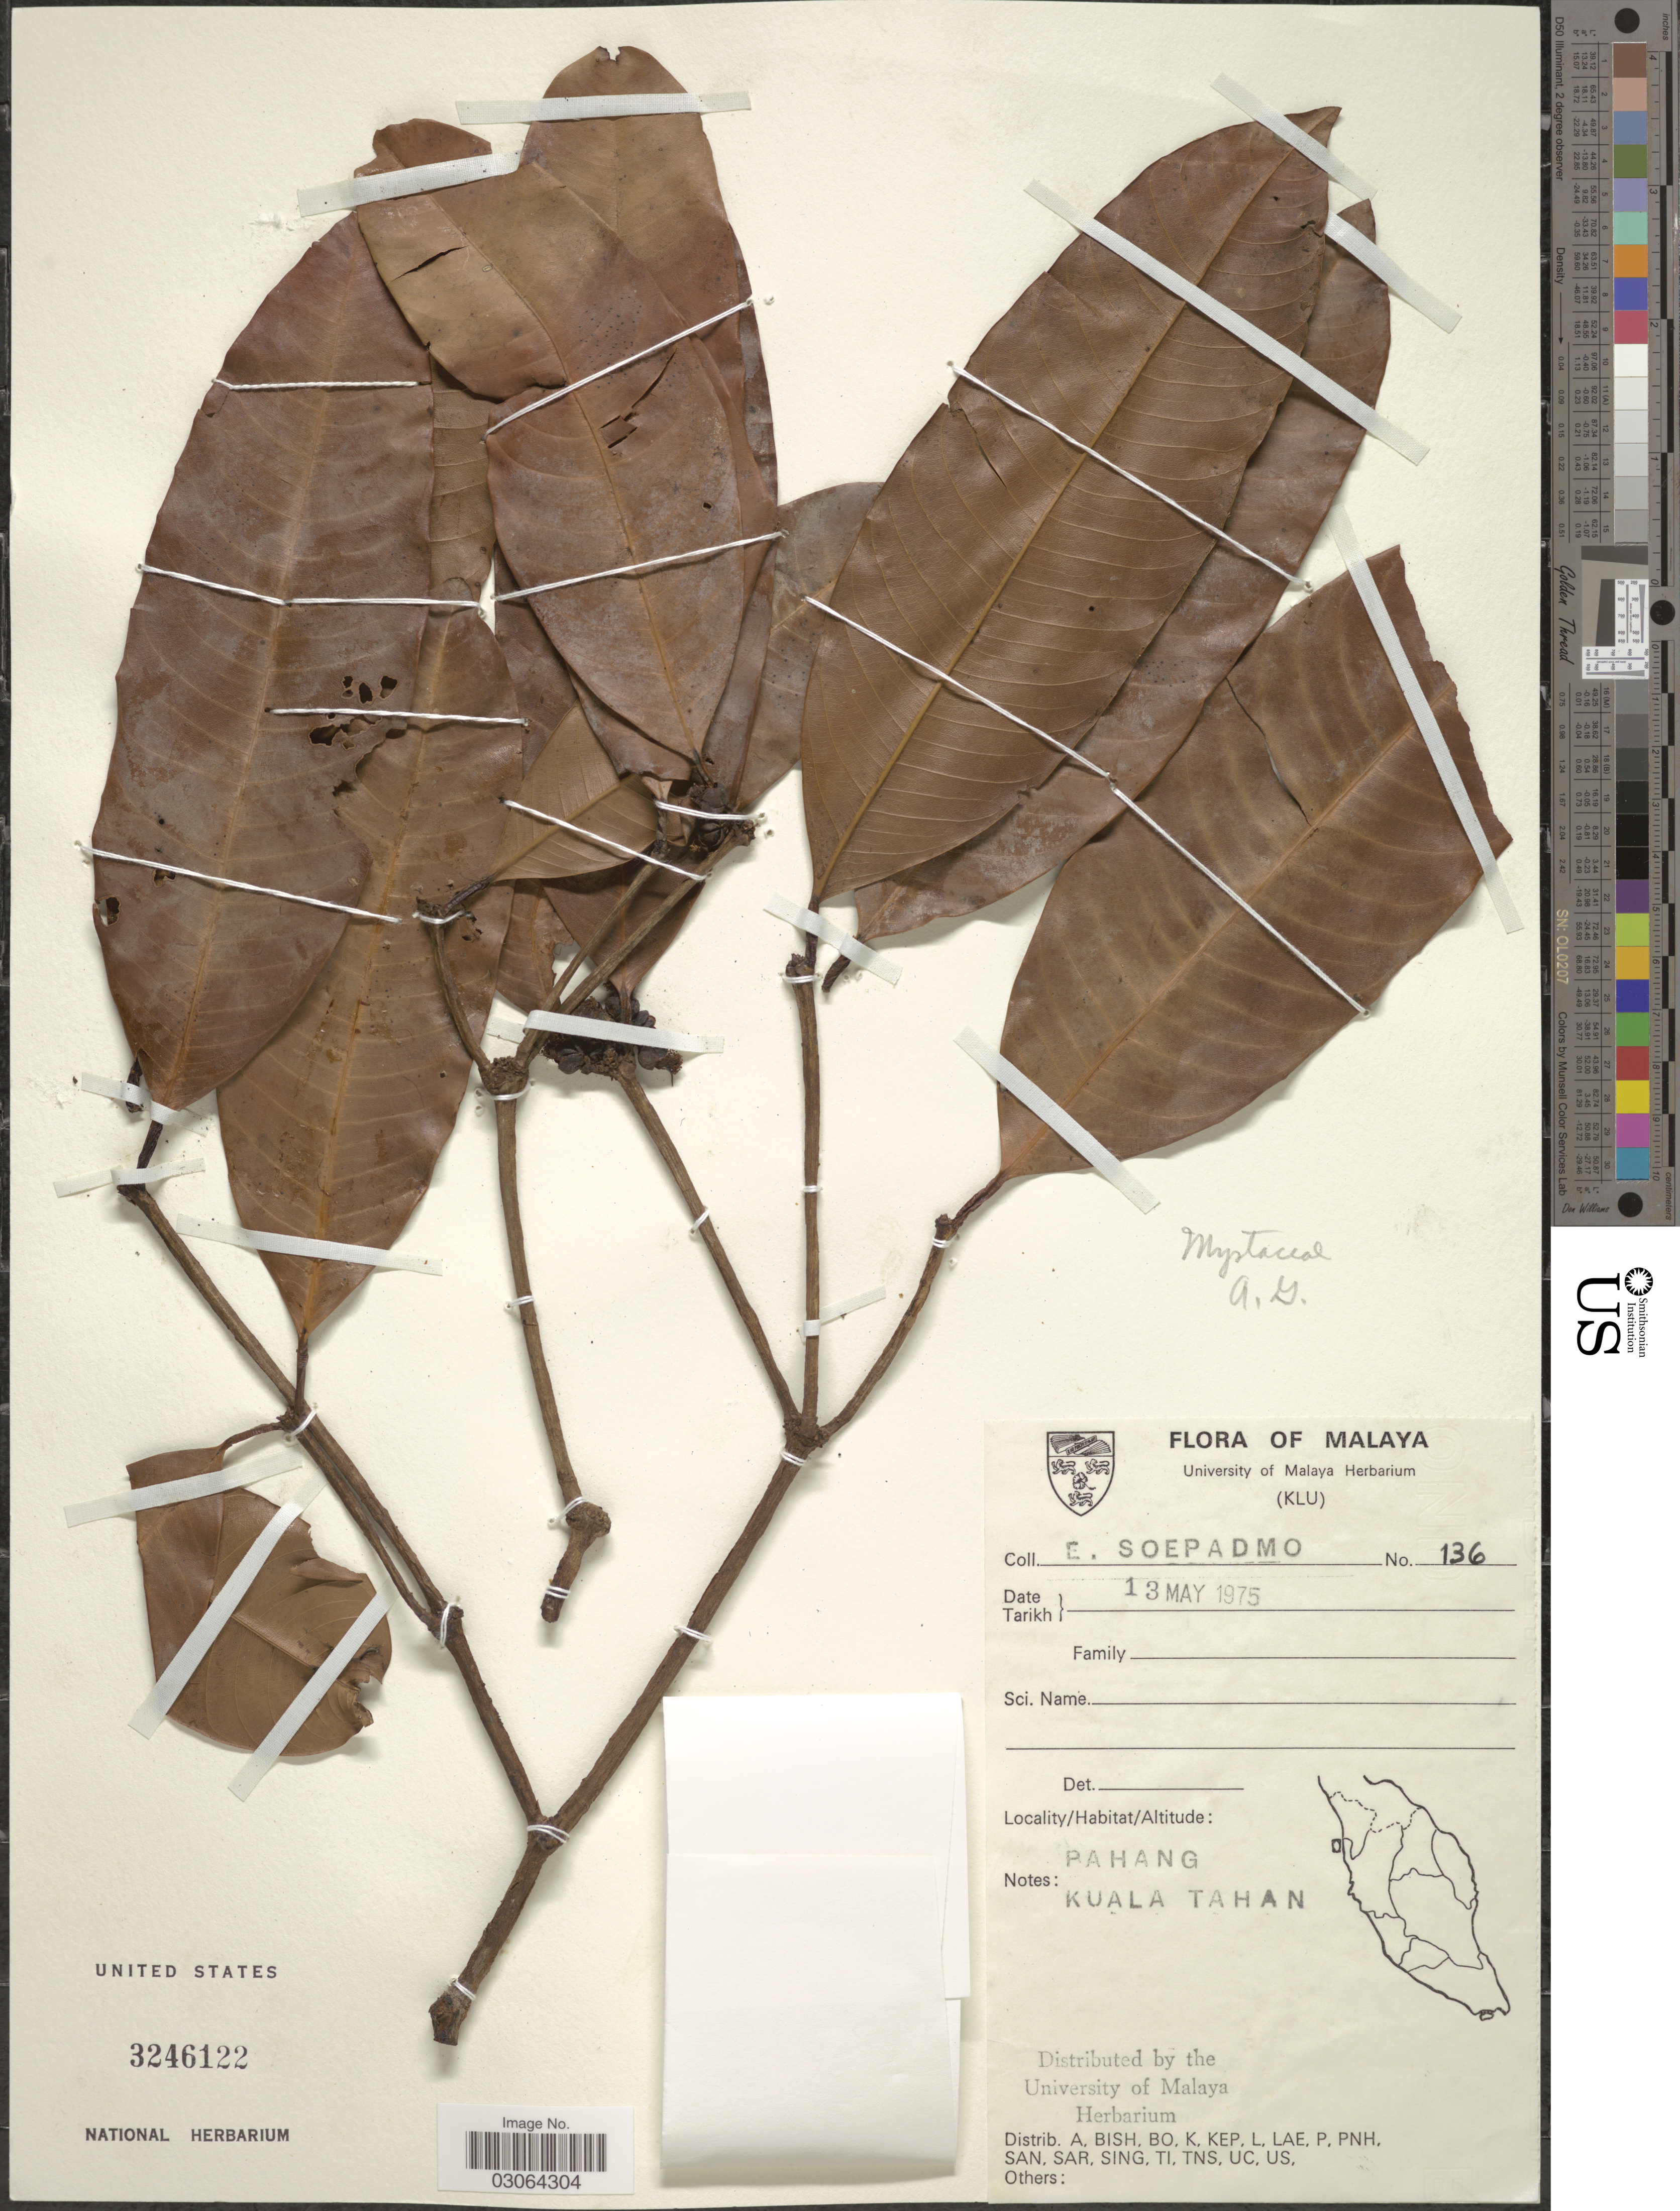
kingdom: Plantae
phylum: Tracheophyta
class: Magnoliopsida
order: Malpighiales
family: Calophyllaceae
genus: Kayea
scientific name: Kayea racemosa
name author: Planch. & Triana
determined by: Stevens, P. F.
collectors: E. Soepadmo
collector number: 136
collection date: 1975-05-13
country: Malaysia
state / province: Pahang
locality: Pahang, Kuala Tahan.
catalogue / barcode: US 3246122